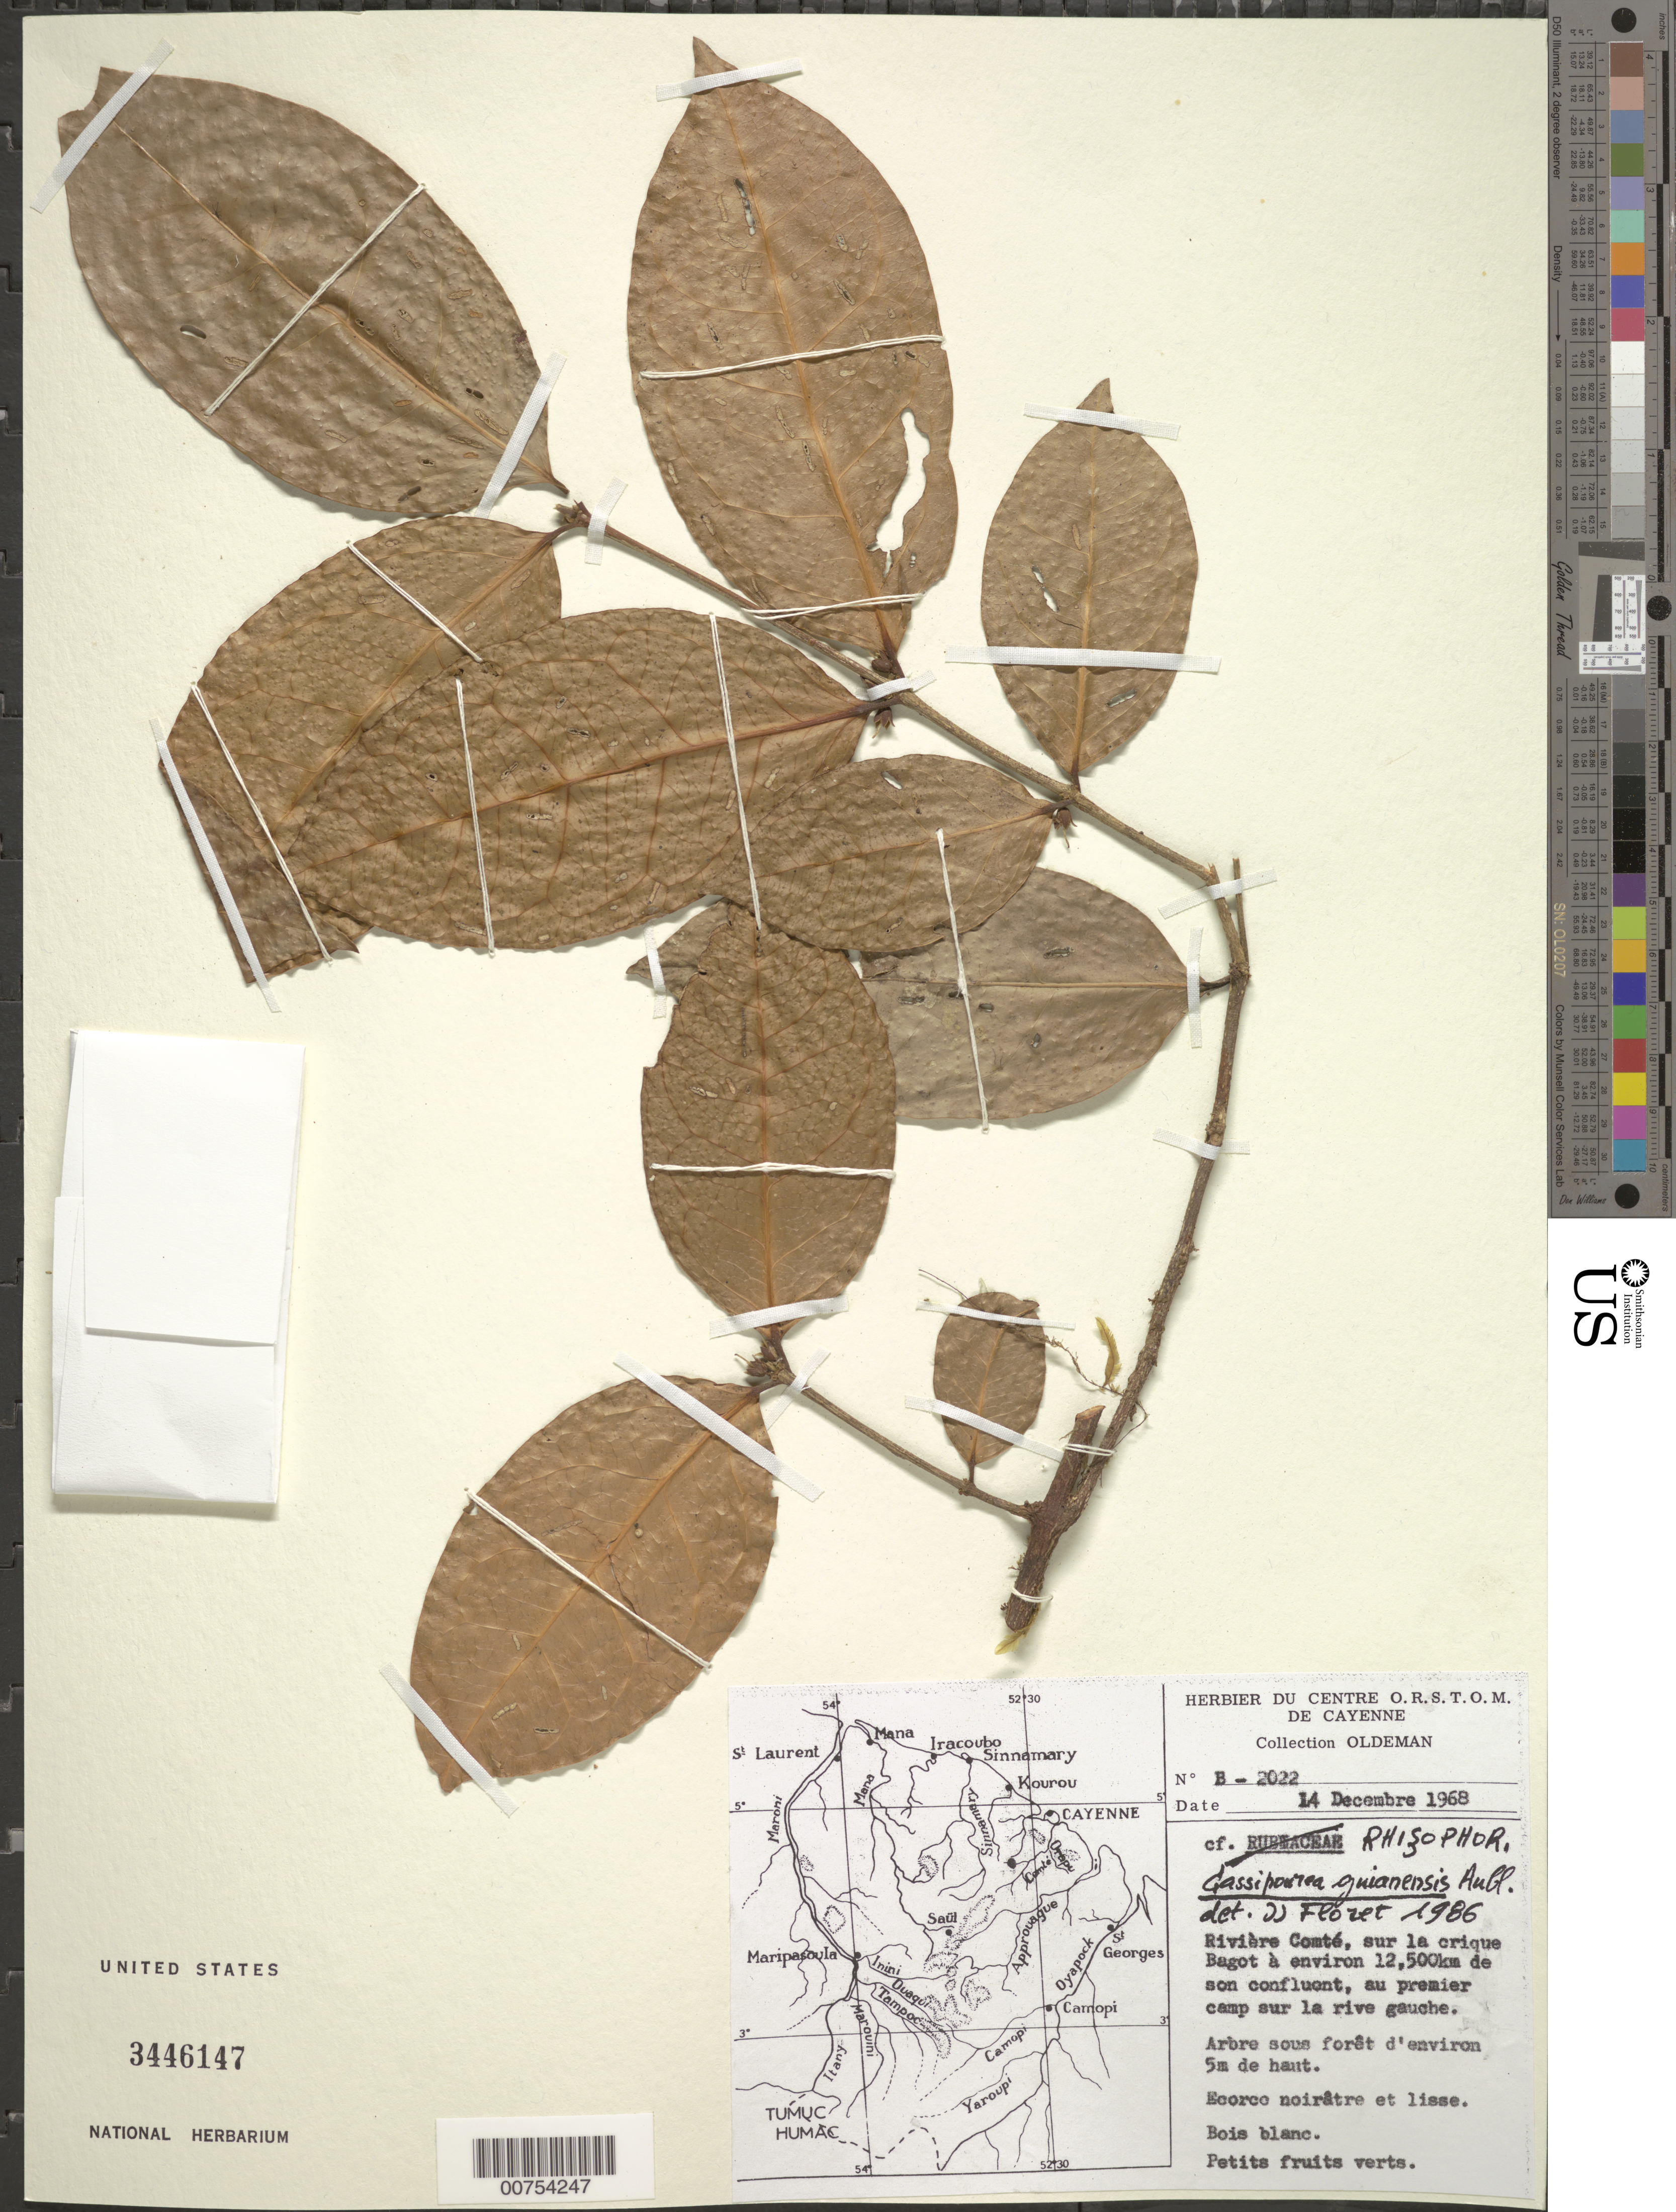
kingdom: Plantae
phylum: Tracheophyta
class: Magnoliopsida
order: Malpighiales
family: Rhizophoraceae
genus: Cassipourea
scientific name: Cassipourea guianensis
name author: Aubl.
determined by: Floret, J. J.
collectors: R. Oldeman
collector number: B 2022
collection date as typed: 14-Dec-68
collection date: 1968-12-14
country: French Guiana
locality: Crique Bagot, Comté R., ca. 12.5 km from confluence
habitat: Sur la crique, sous foret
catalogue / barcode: US 3446147